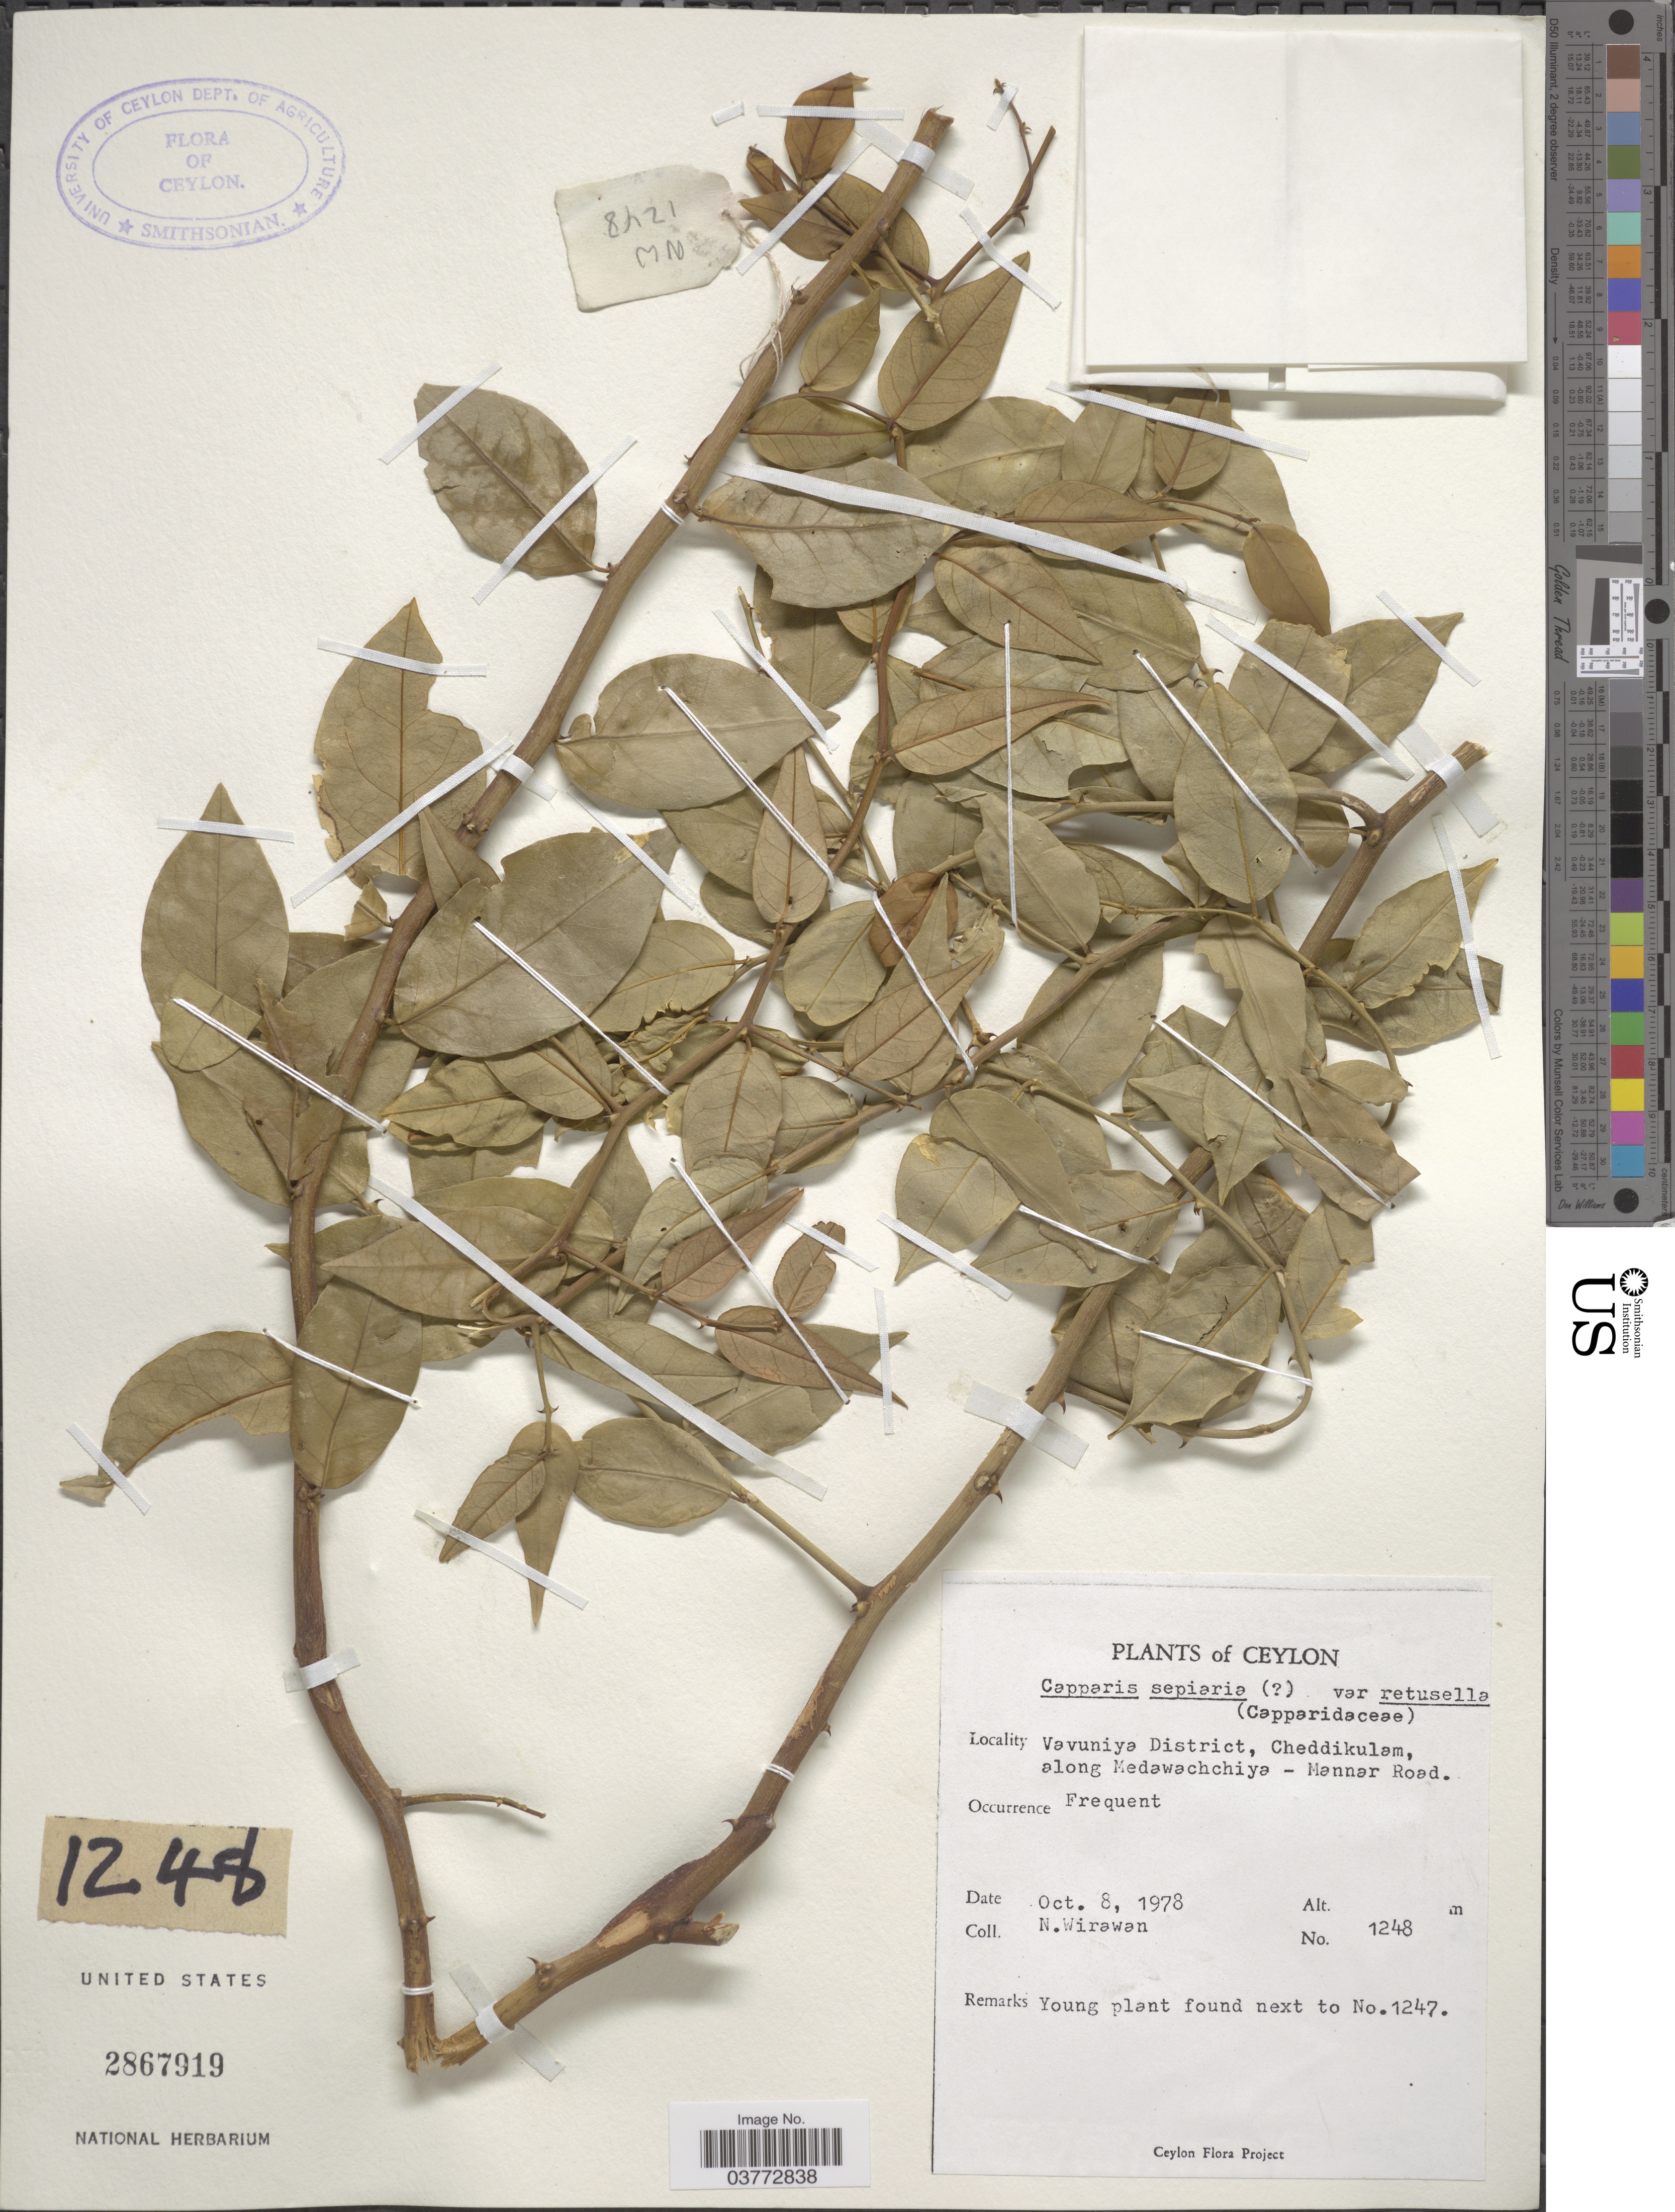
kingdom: Plantae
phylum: Tracheophyta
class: Magnoliopsida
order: Brassicales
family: Capparaceae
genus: Capparis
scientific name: Capparis sepiaria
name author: L.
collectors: N. Wirawan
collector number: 1248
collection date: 1978-10-08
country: Sri Lanka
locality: Ceylon. Vavuniya District, Cheddikulam, along Medawachchiya - Mannar Road.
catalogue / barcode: US 2867919